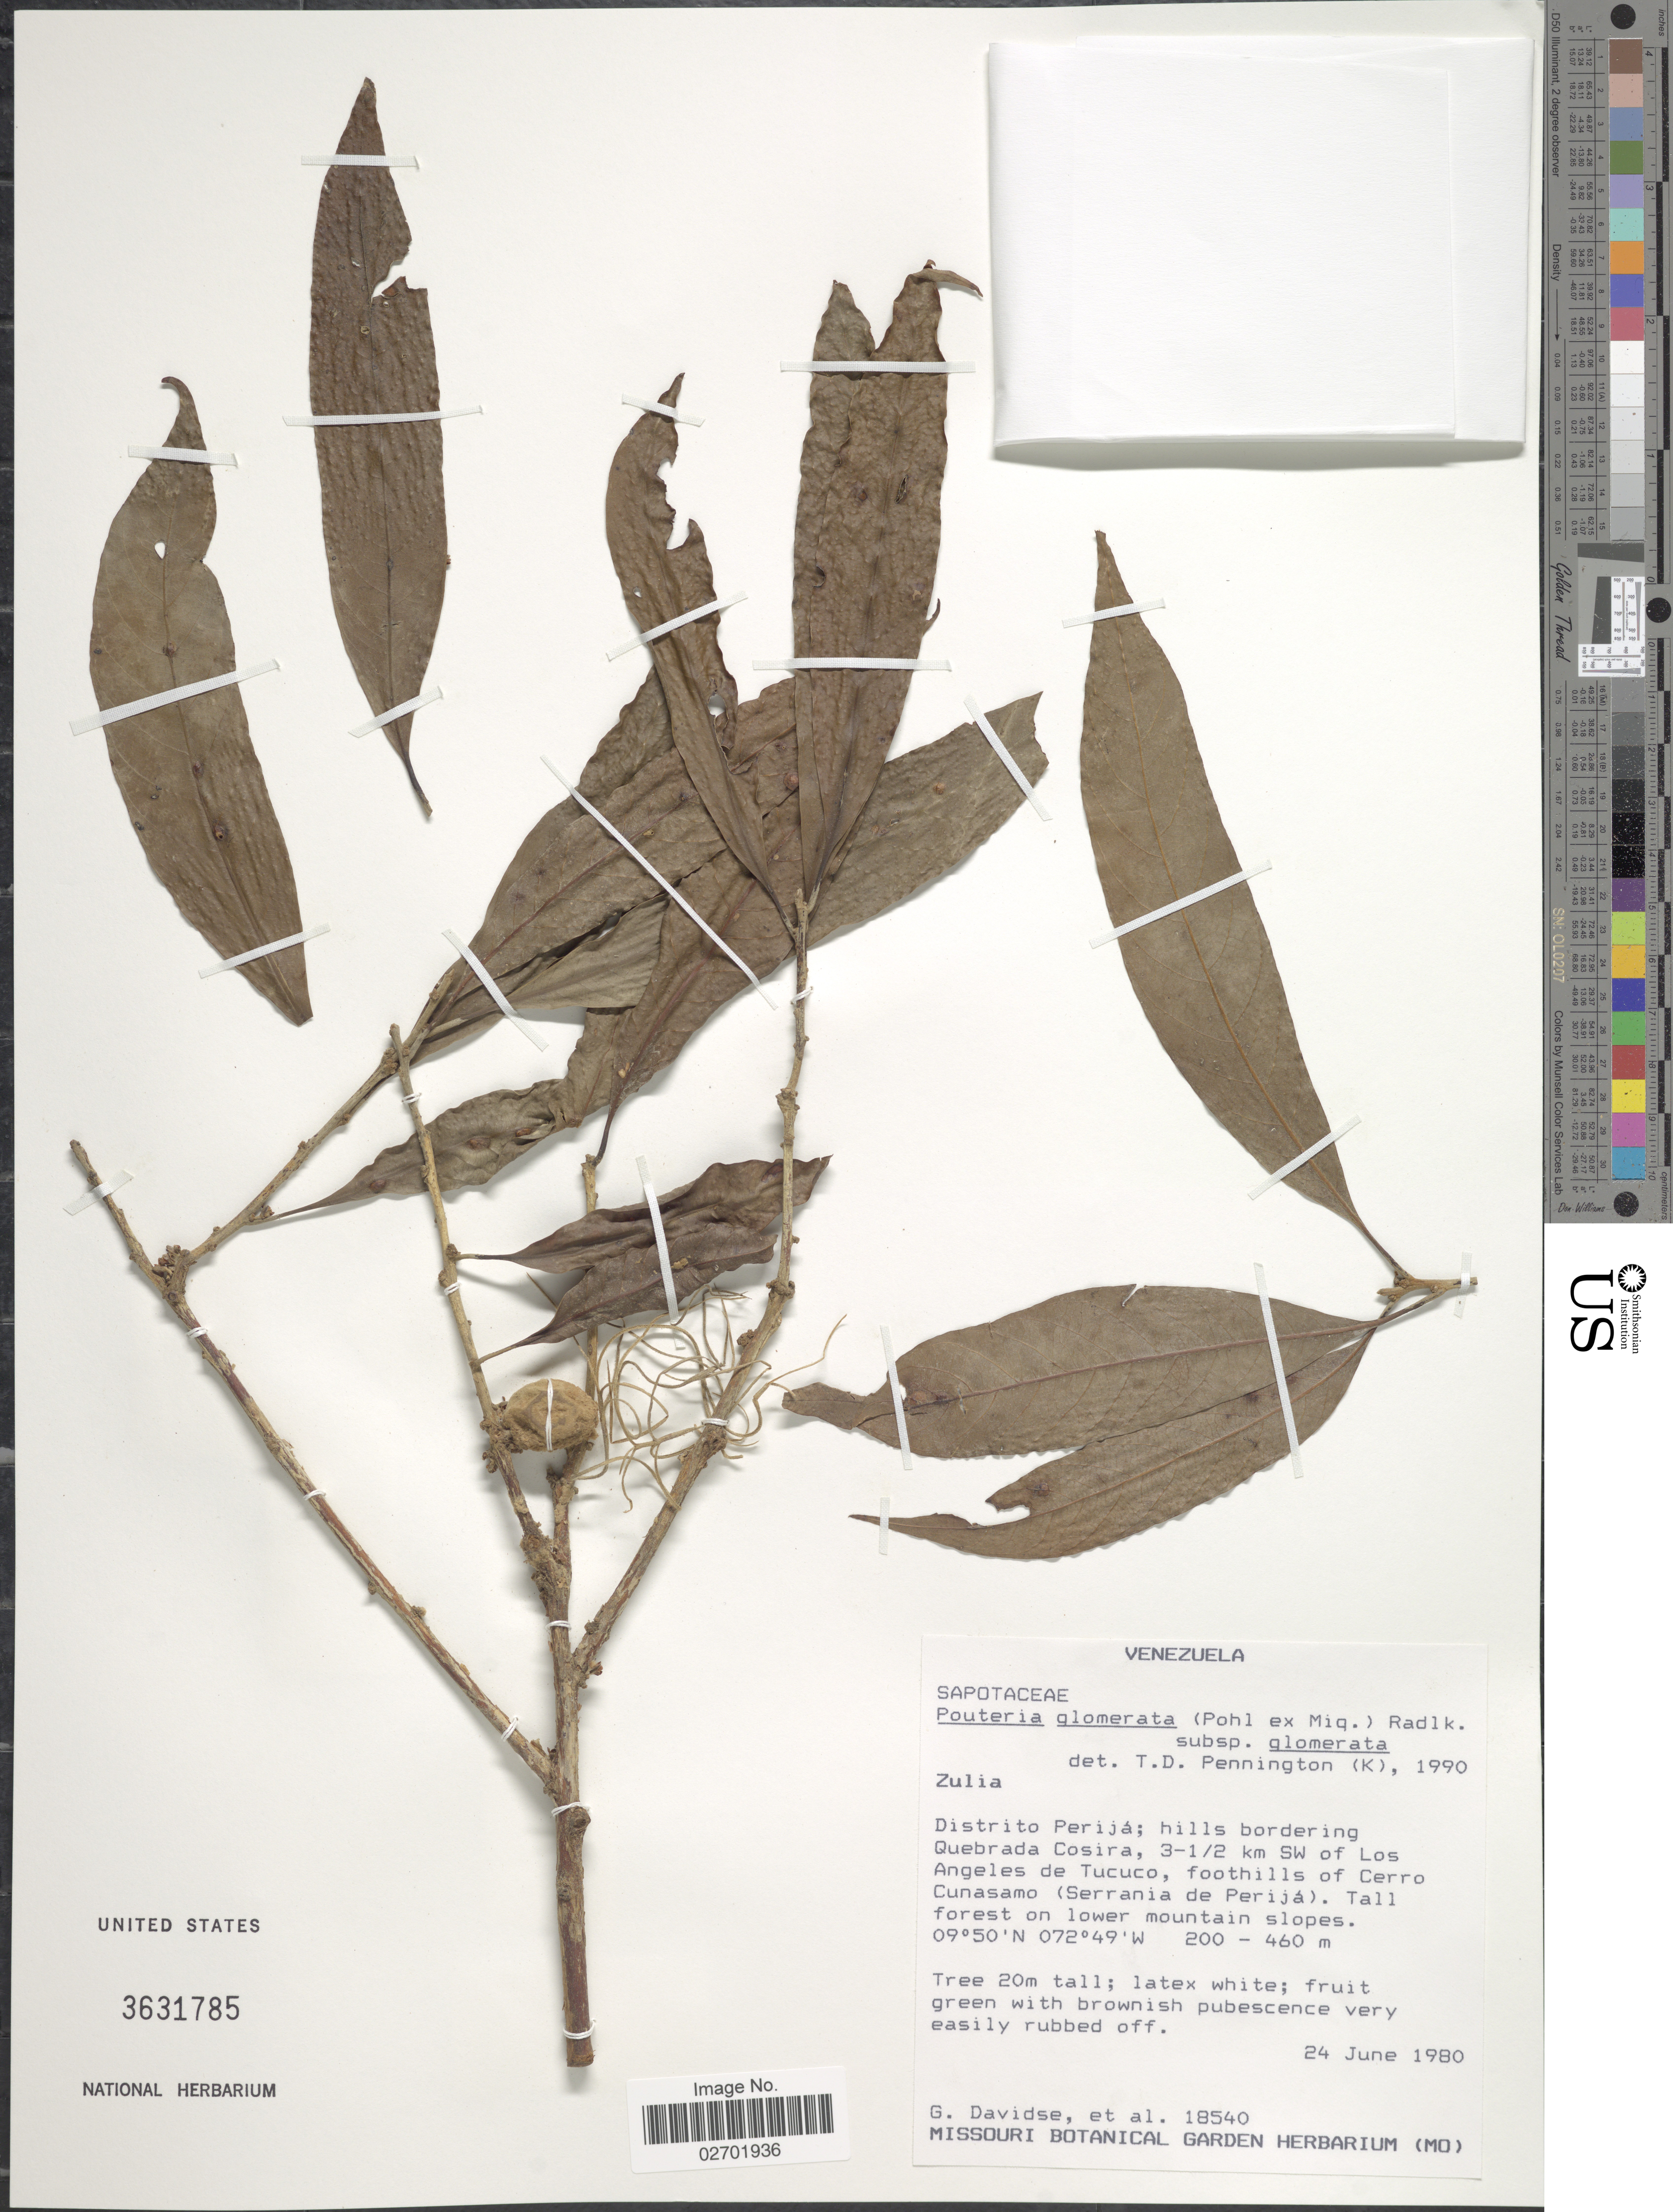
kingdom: Plantae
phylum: Tracheophyta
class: Magnoliopsida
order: Ericales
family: Sapotaceae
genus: Pouteria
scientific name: Pouteria glomerata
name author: (Miq.) Radlk.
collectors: G. Davidse & et al.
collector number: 18540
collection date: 1980-06-24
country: Venezuela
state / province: Zulia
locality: Zulia, Distrito Perija: hills bordering Quebrada Cosira, 3-½ km SW of Los Angeles de Tucuco, foothills of Cerro Cunasamo (Serrania de Perija)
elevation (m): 200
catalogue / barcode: US 3631785